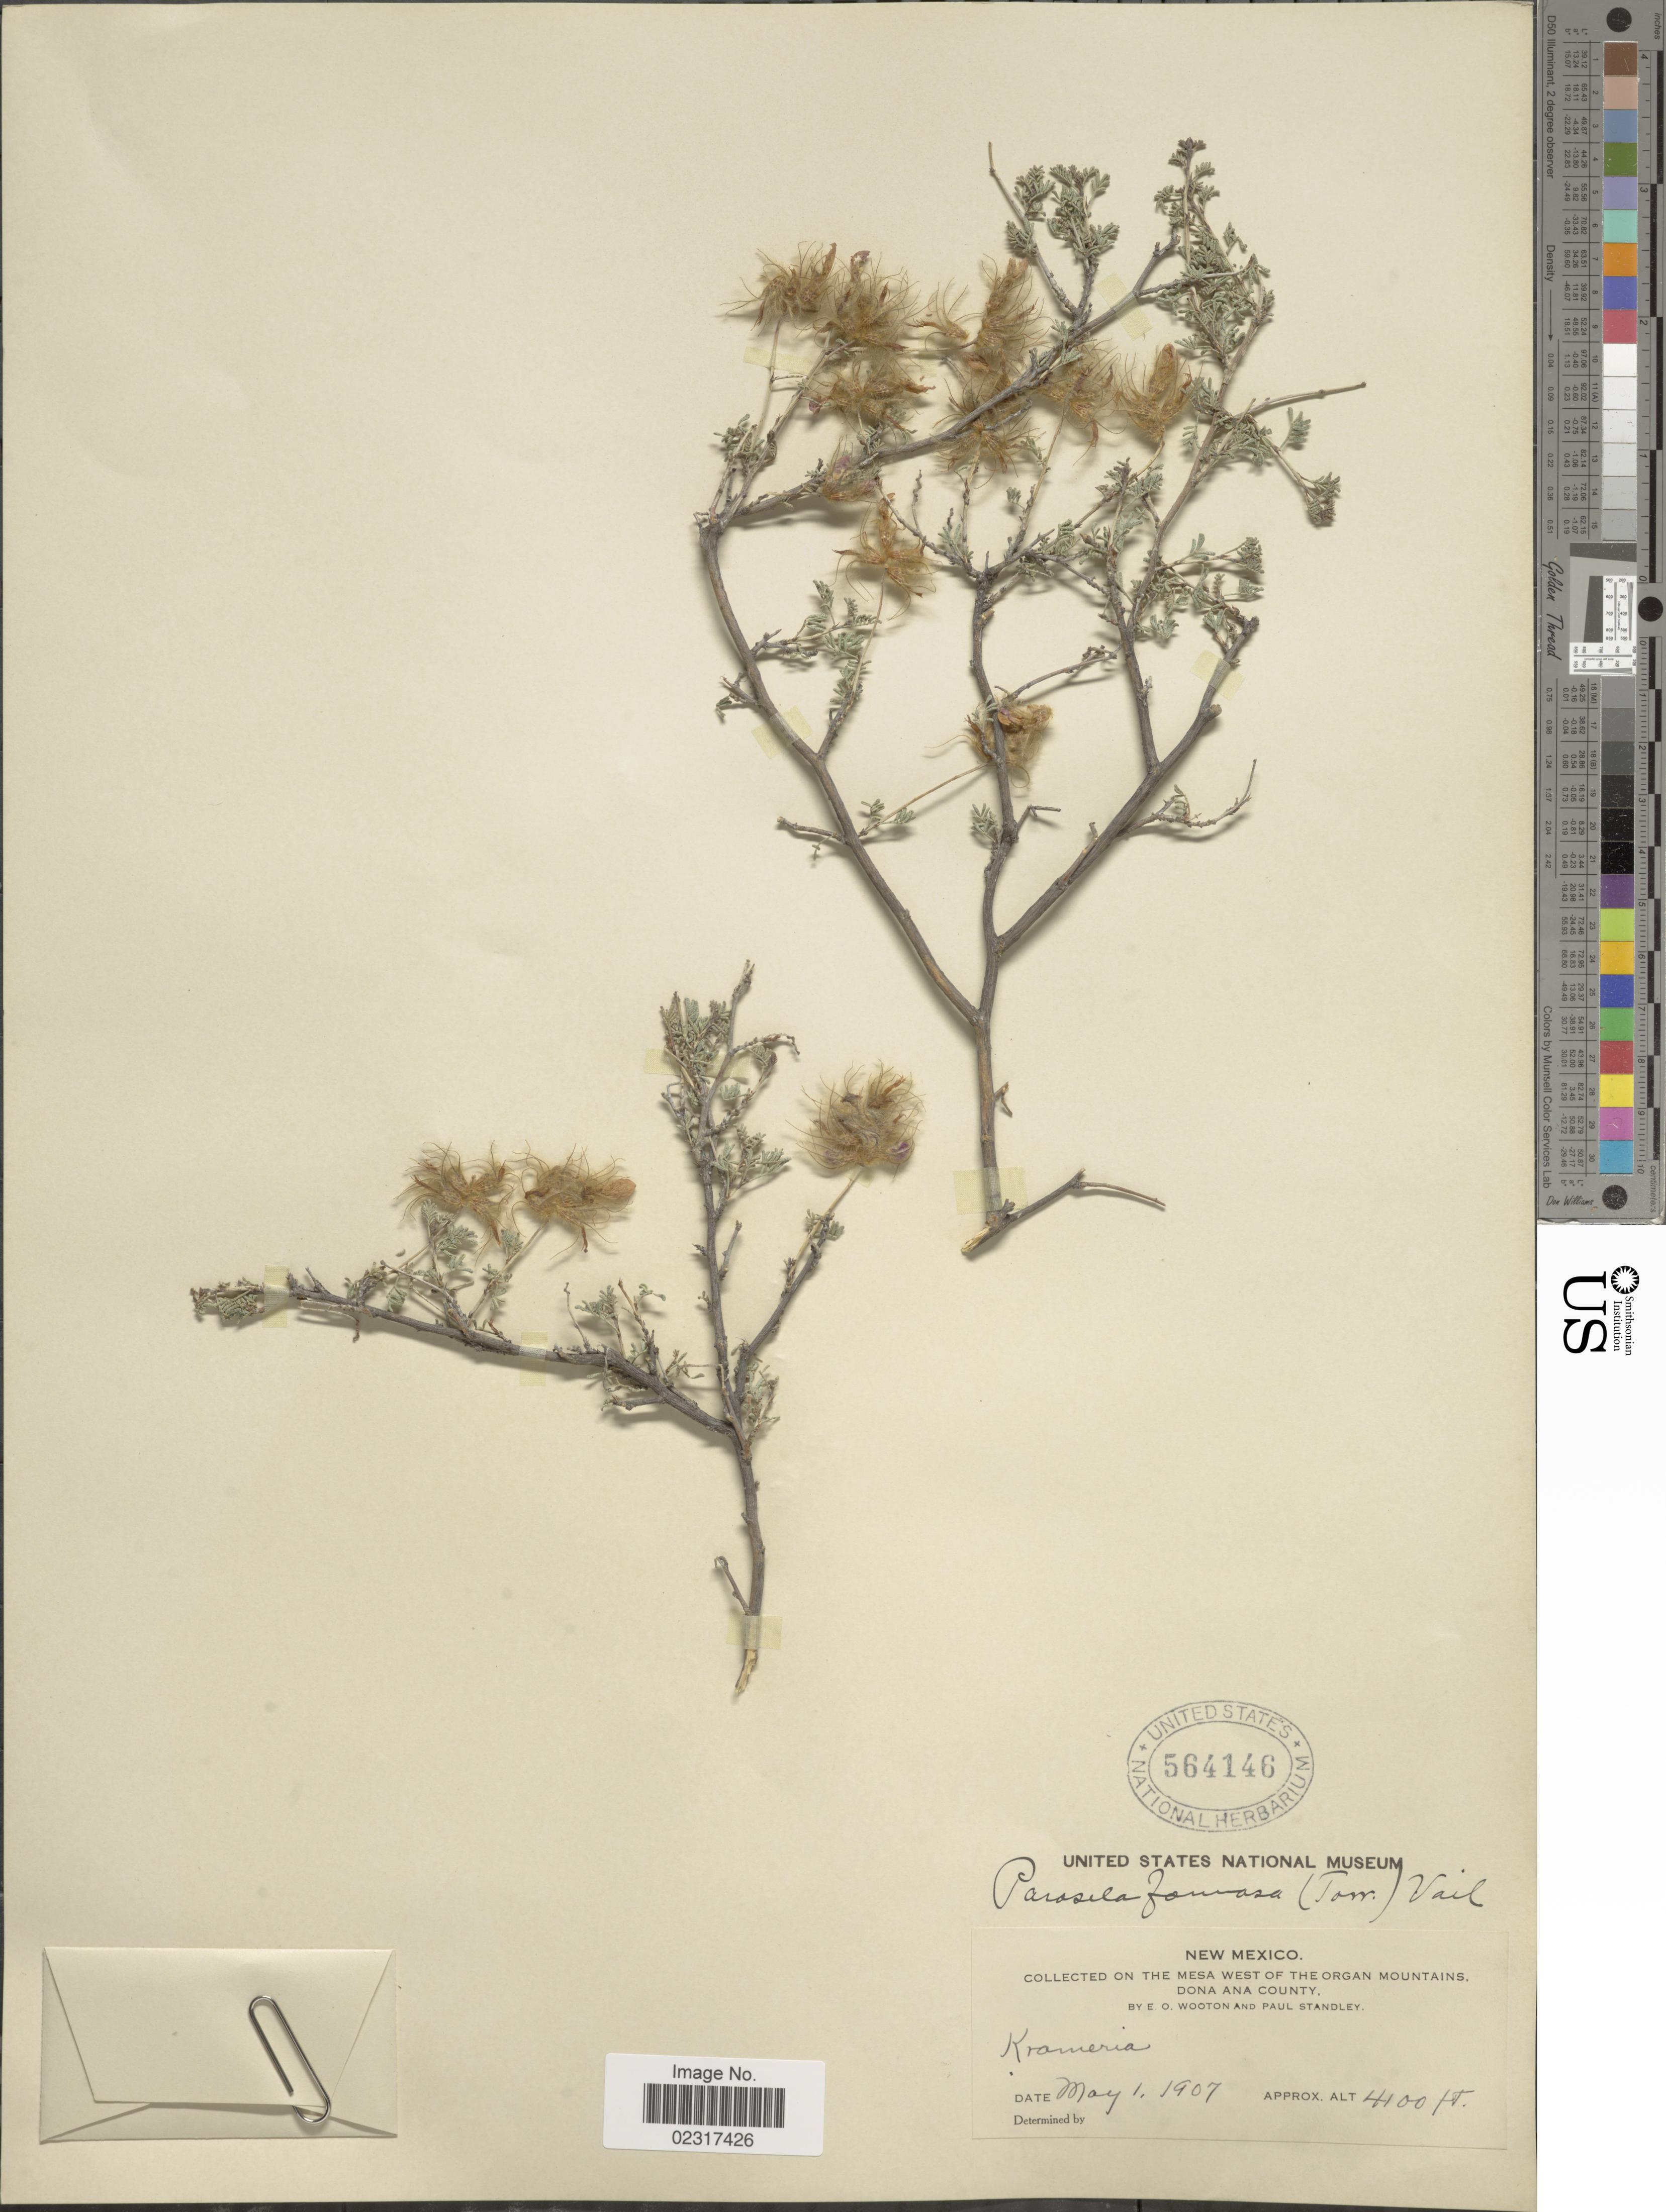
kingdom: Plantae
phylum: Tracheophyta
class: Magnoliopsida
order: Fabales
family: Fabaceae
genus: Dalea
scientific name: Dalea formosa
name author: Torr.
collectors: E. O. Wooton & P. C. Standley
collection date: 1907-05-01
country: United States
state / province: New Mexico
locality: On the Mesa of the Organ Mountains, Dona Ana County.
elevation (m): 1250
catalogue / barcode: US 64146